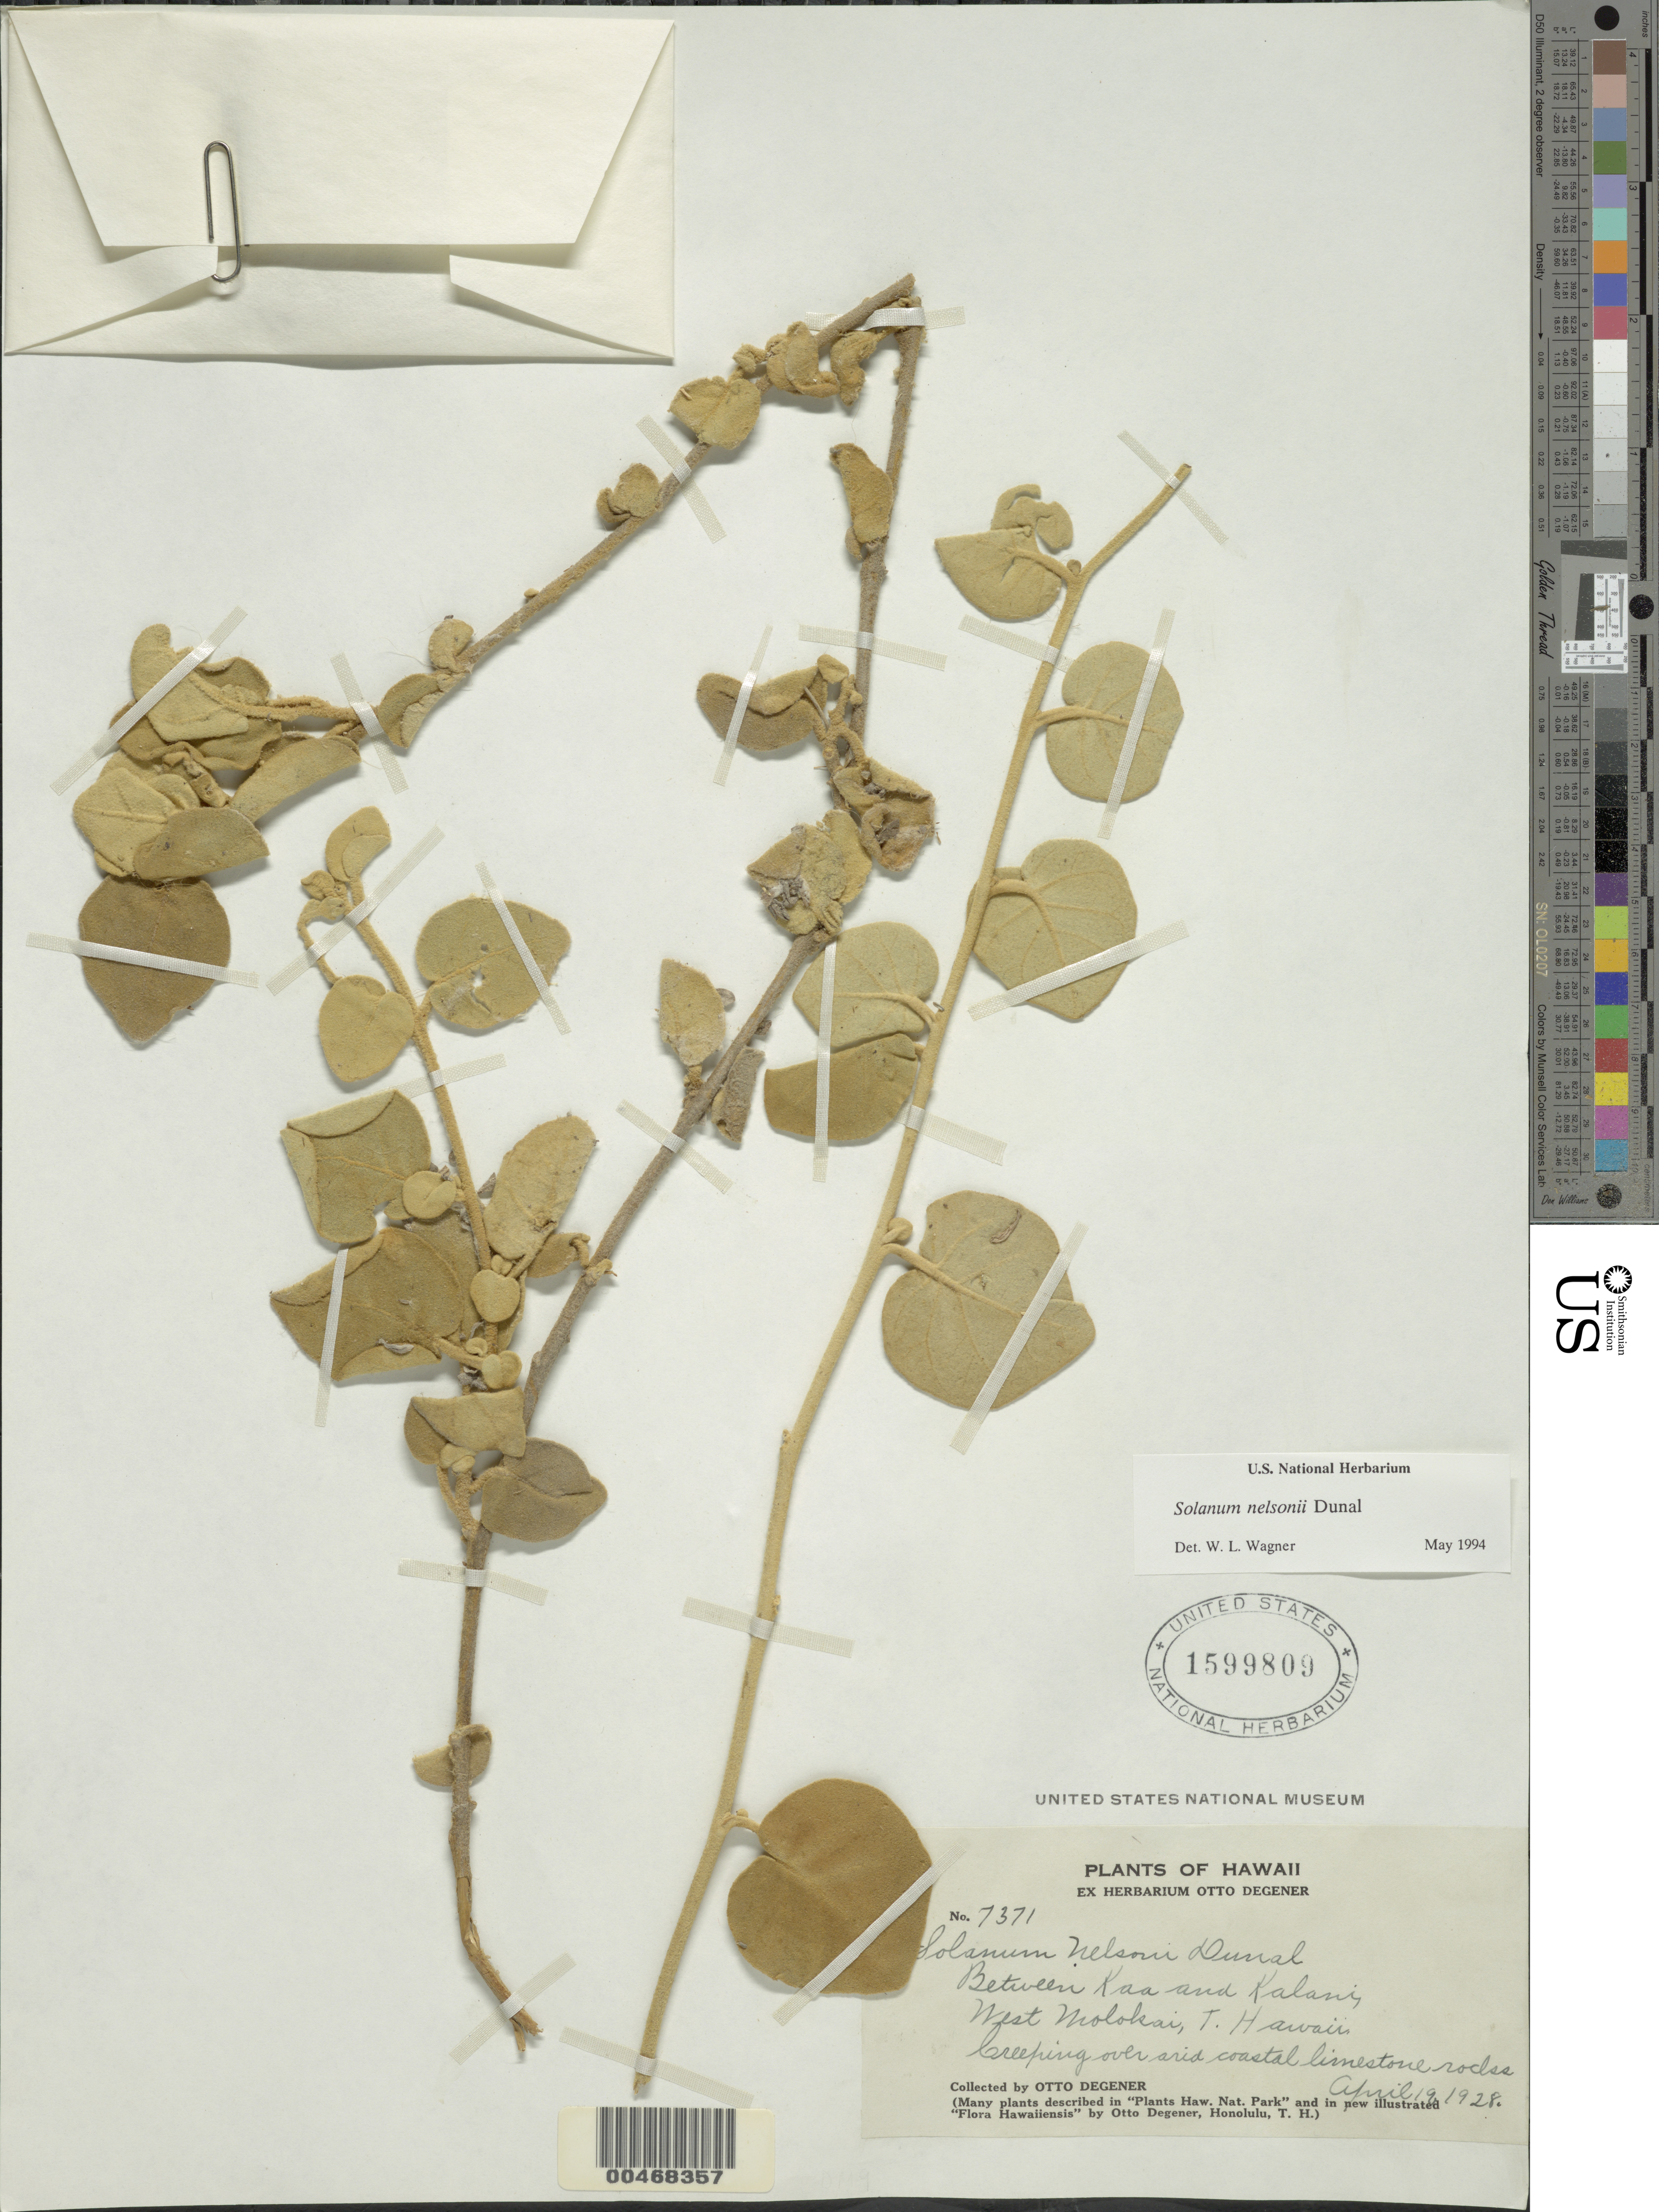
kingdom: Plantae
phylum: Tracheophyta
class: Magnoliopsida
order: Solanales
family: Solanaceae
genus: Solanum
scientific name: Solanum nelsonii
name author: Dunal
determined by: Knapp, S. D.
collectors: O. Degener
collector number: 7371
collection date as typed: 19 Apr 1928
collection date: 1928-04-19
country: United States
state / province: Hawaii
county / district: Maui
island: Moloka'i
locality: W Molokai, between Kaa and Kalani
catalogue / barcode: US 1599809